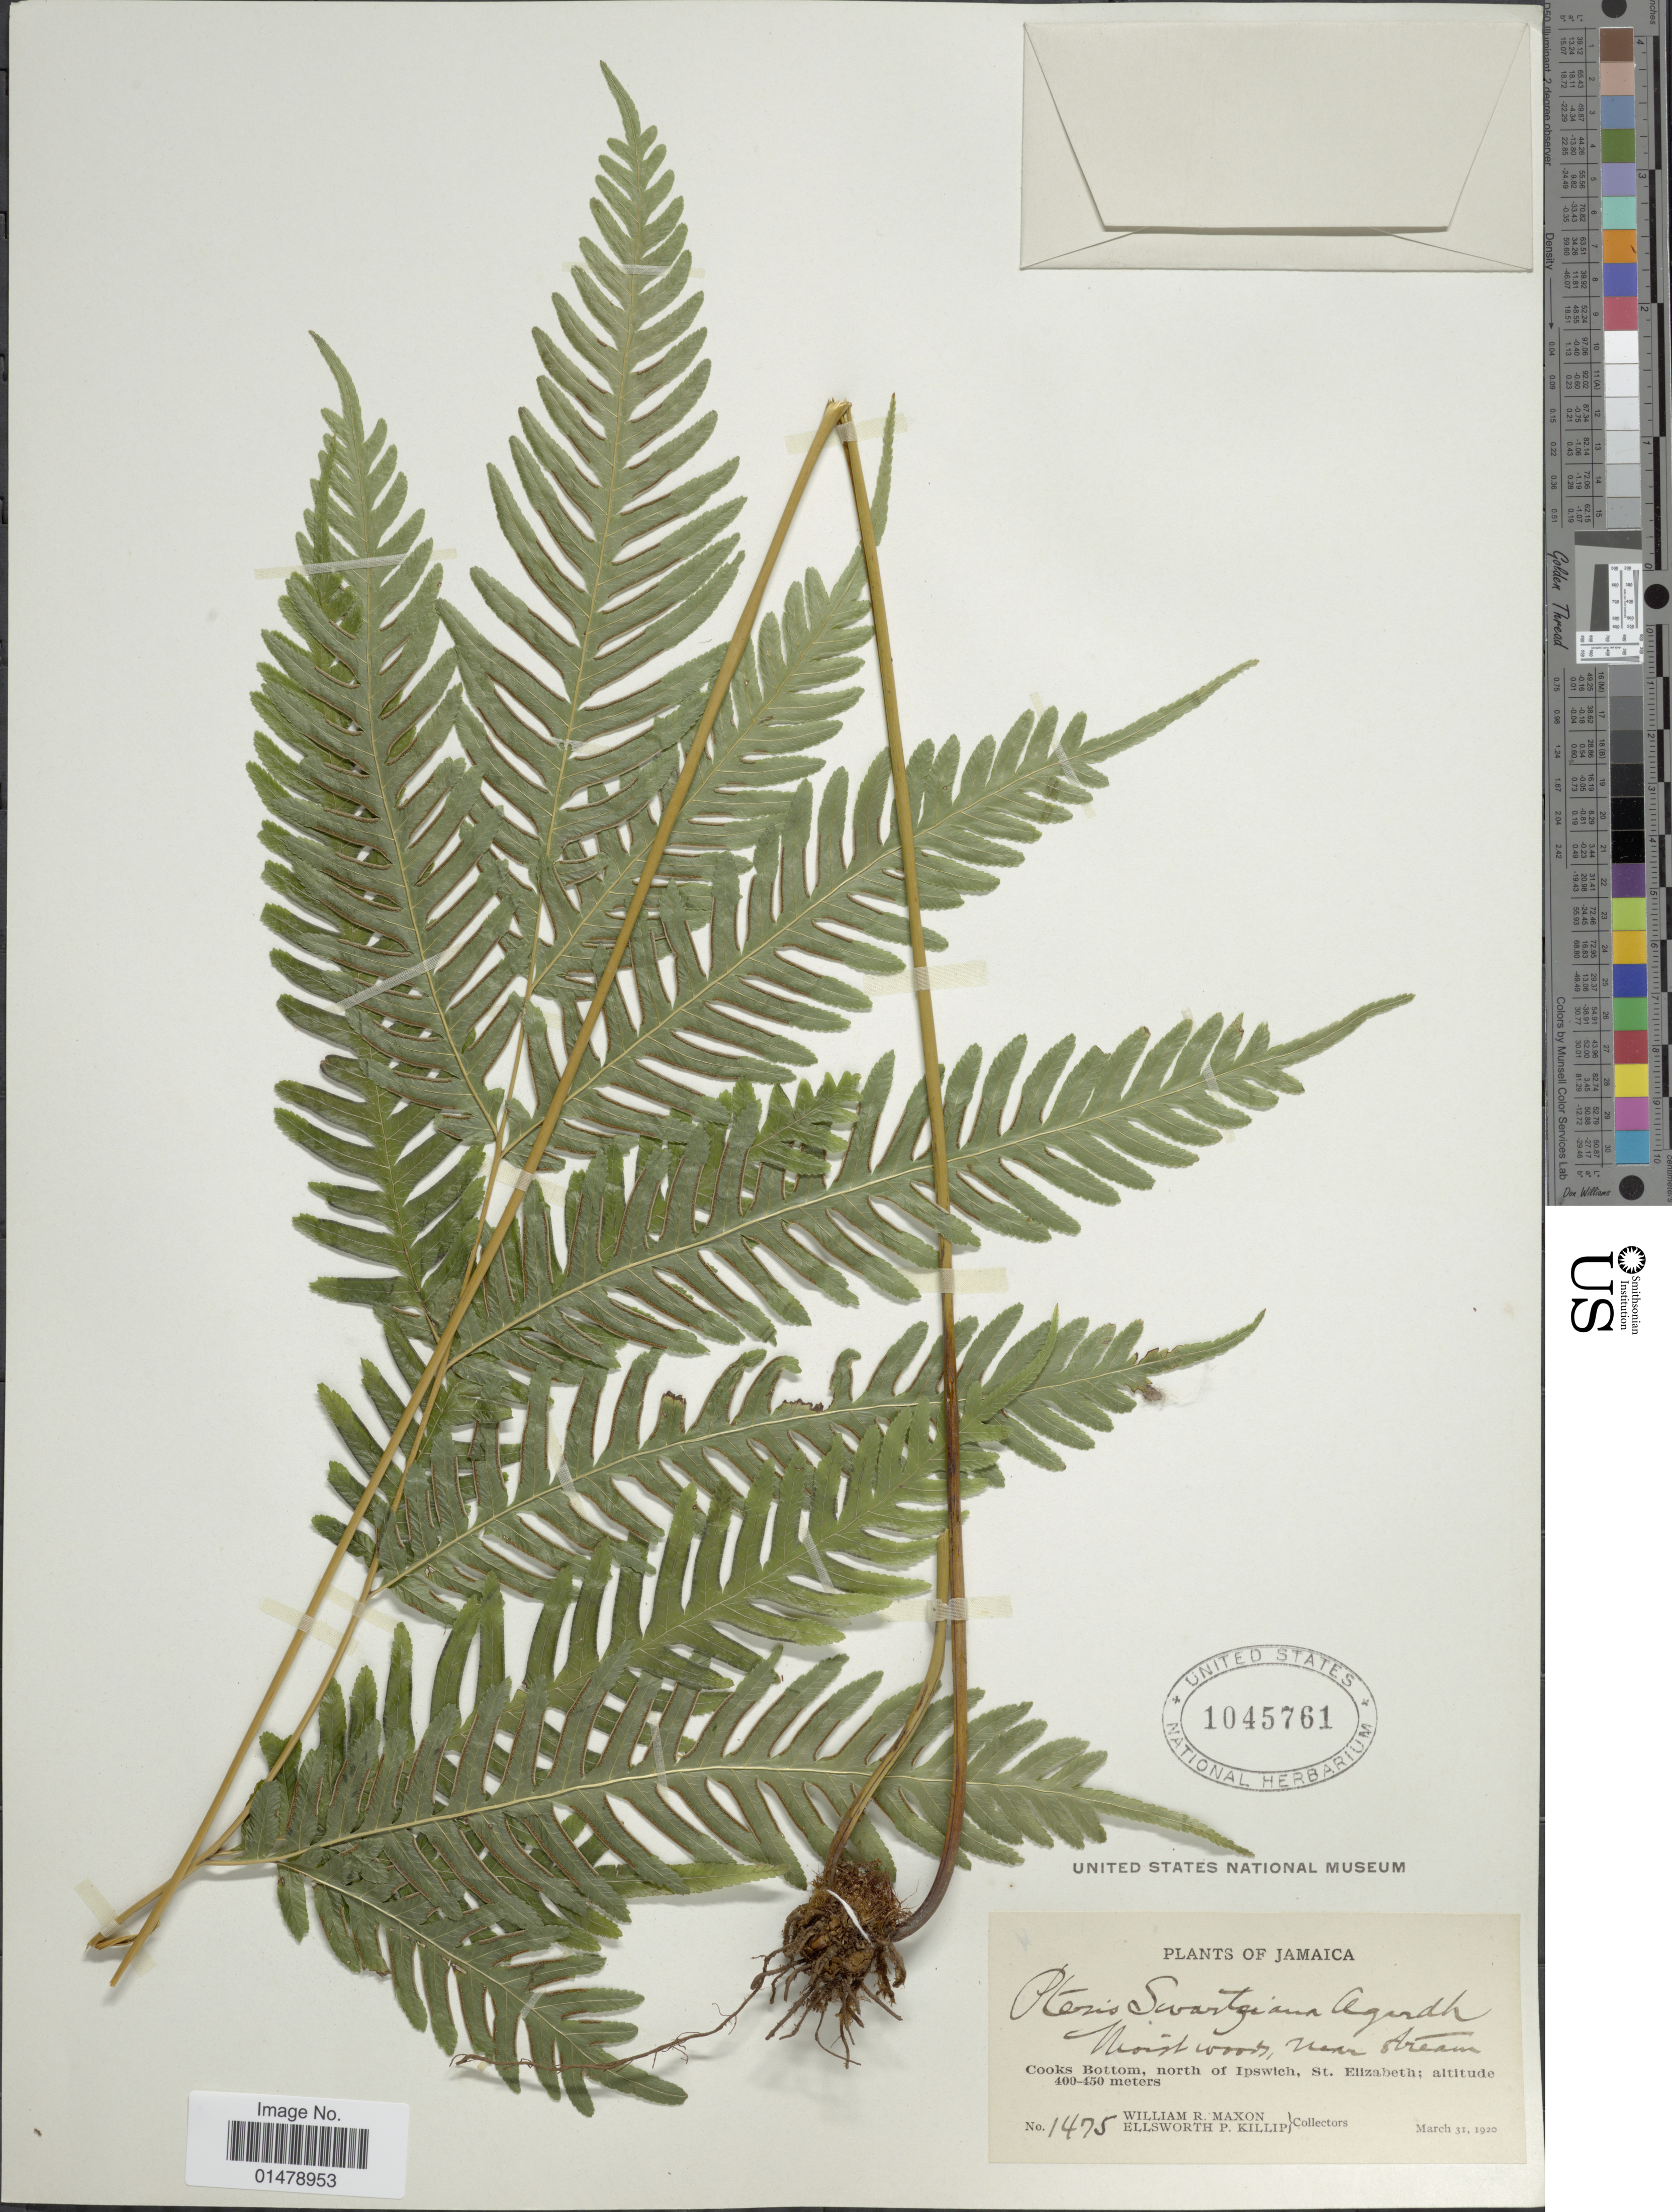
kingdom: Plantae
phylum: Tracheophyta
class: Polypodiopsida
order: Polypodiales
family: Pteridaceae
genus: Pteris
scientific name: Pteris swartziana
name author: J. Agardh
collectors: W. R. Maxon & E. P. Killip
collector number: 1475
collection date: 1920-03-31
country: Jamaica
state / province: Saint Elizabeth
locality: Cooks Bottom, north of Ipswich, St. Elizabeth.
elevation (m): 400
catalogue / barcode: US 1045761